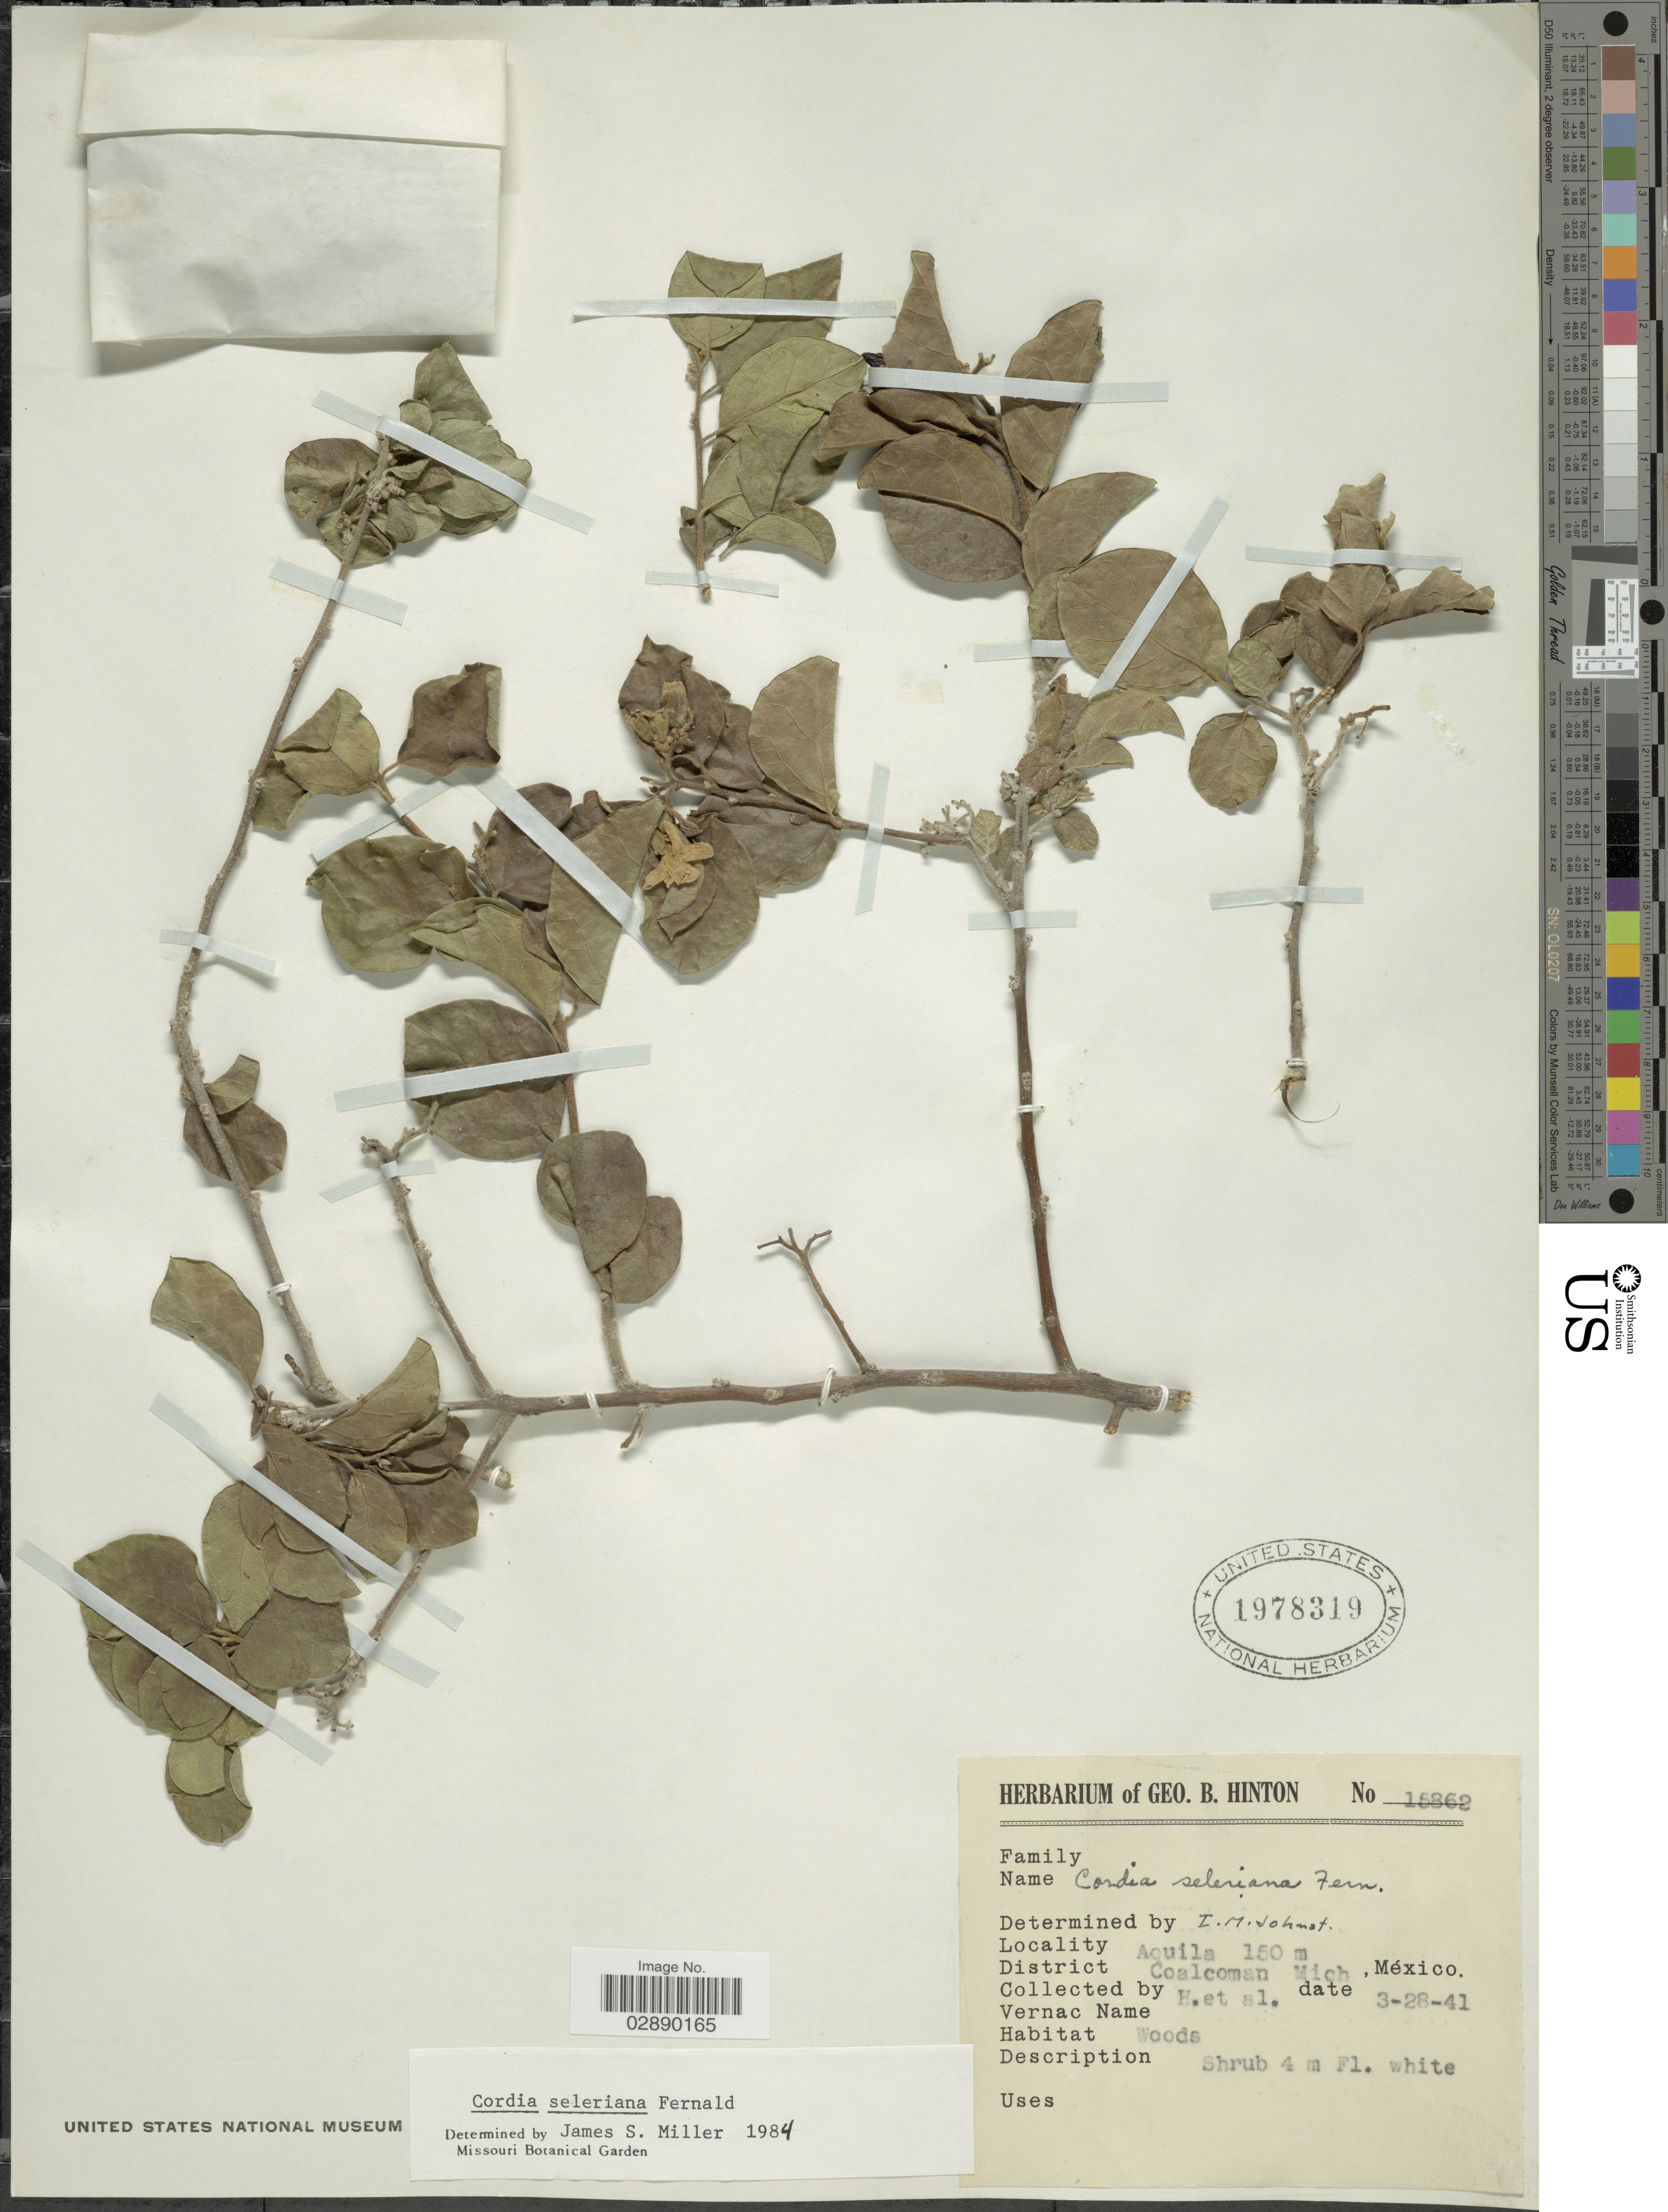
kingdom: Plantae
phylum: Tracheophyta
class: Magnoliopsida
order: Boraginales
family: Cordiaceae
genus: Cordia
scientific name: Cordia seleriana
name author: Fernald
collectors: G. B. Hinton & et al.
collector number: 15862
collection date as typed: Transcribed d/m/y: 28/3/41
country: Mexico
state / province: Michoacán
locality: Aquila, District Coalcoman.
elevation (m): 150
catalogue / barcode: US 1978319